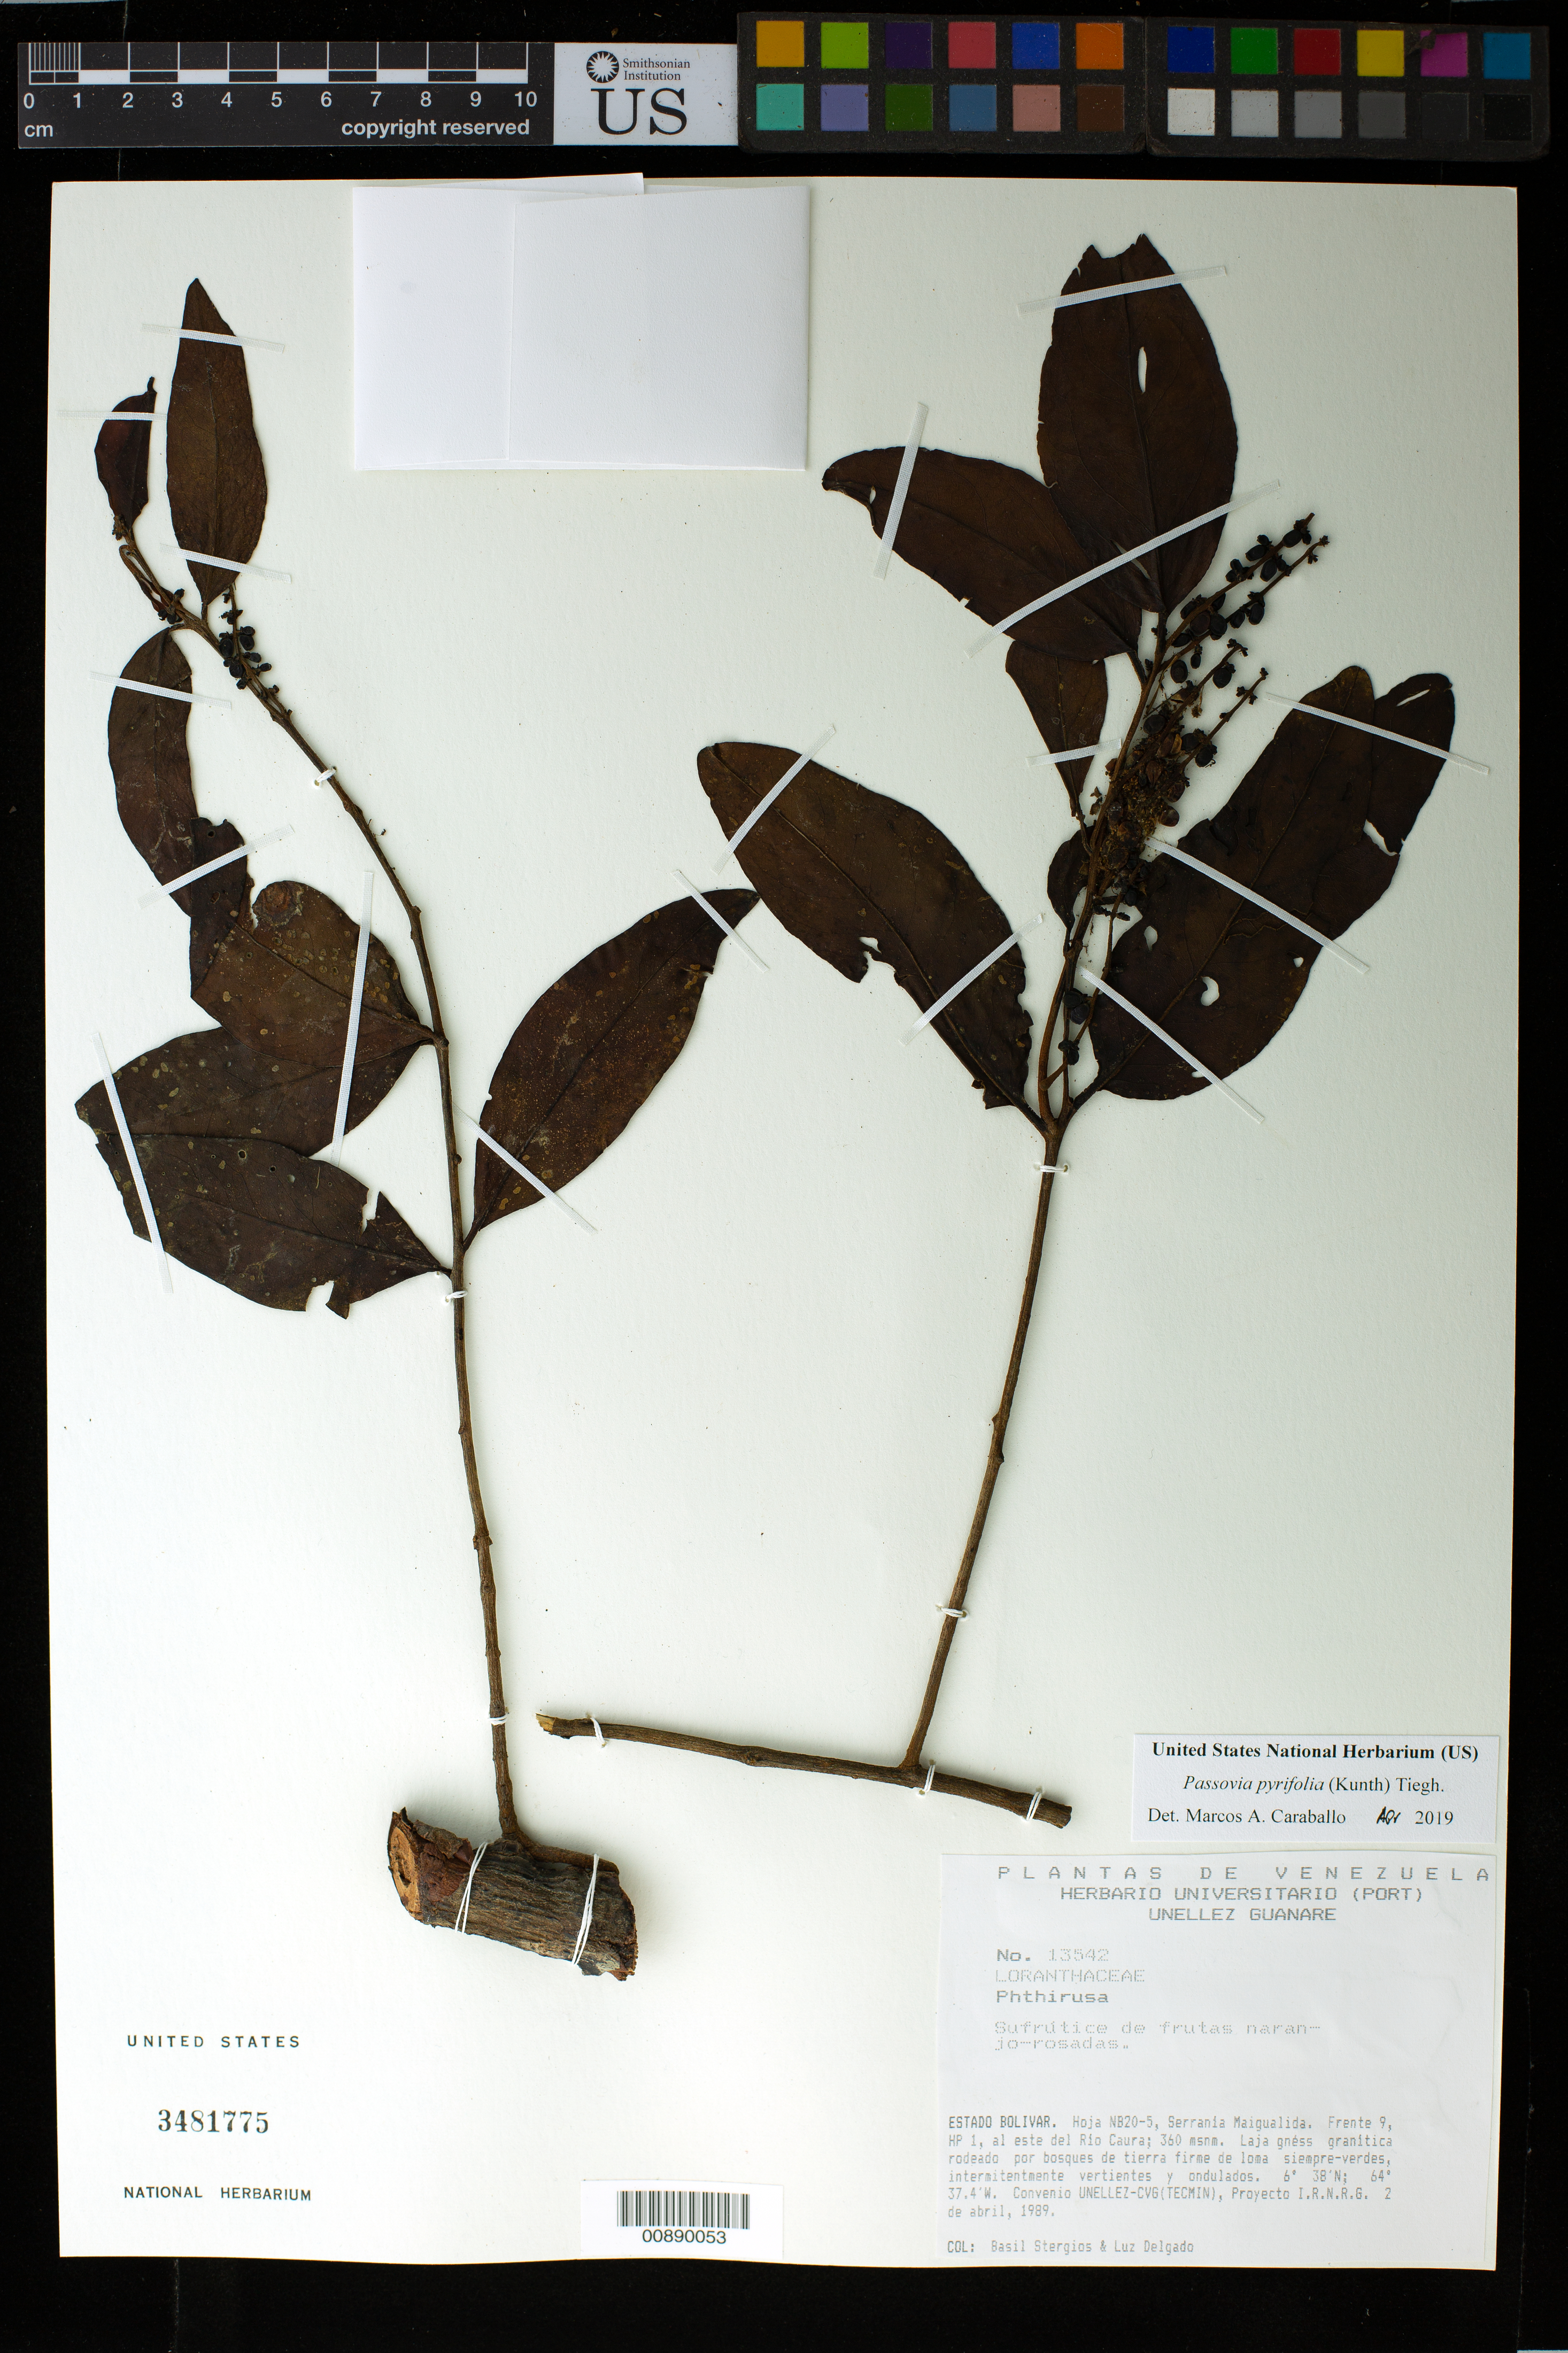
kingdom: Plantae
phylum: Tracheophyta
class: Magnoliopsida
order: Santalales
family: Loranthaceae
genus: Passovia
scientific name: Passovia pyrifolia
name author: (Kunth) Tiegh.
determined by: Caraballo-Ortiz, Marcos A., (MISS), University of Mississippi (UNITED STATES)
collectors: B. G. Stergios & L. Delgado V.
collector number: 13542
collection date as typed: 2-Apr-89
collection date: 1989-04-02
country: Venezuela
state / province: Bolívar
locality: Serrania Maigualida, E del río Caura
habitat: Laja gnéss granítica rodeado por bosques de tierra firme de loma siempre-verdes, intermitentmente vertientes y ondulados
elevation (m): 360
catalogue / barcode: US 3481775